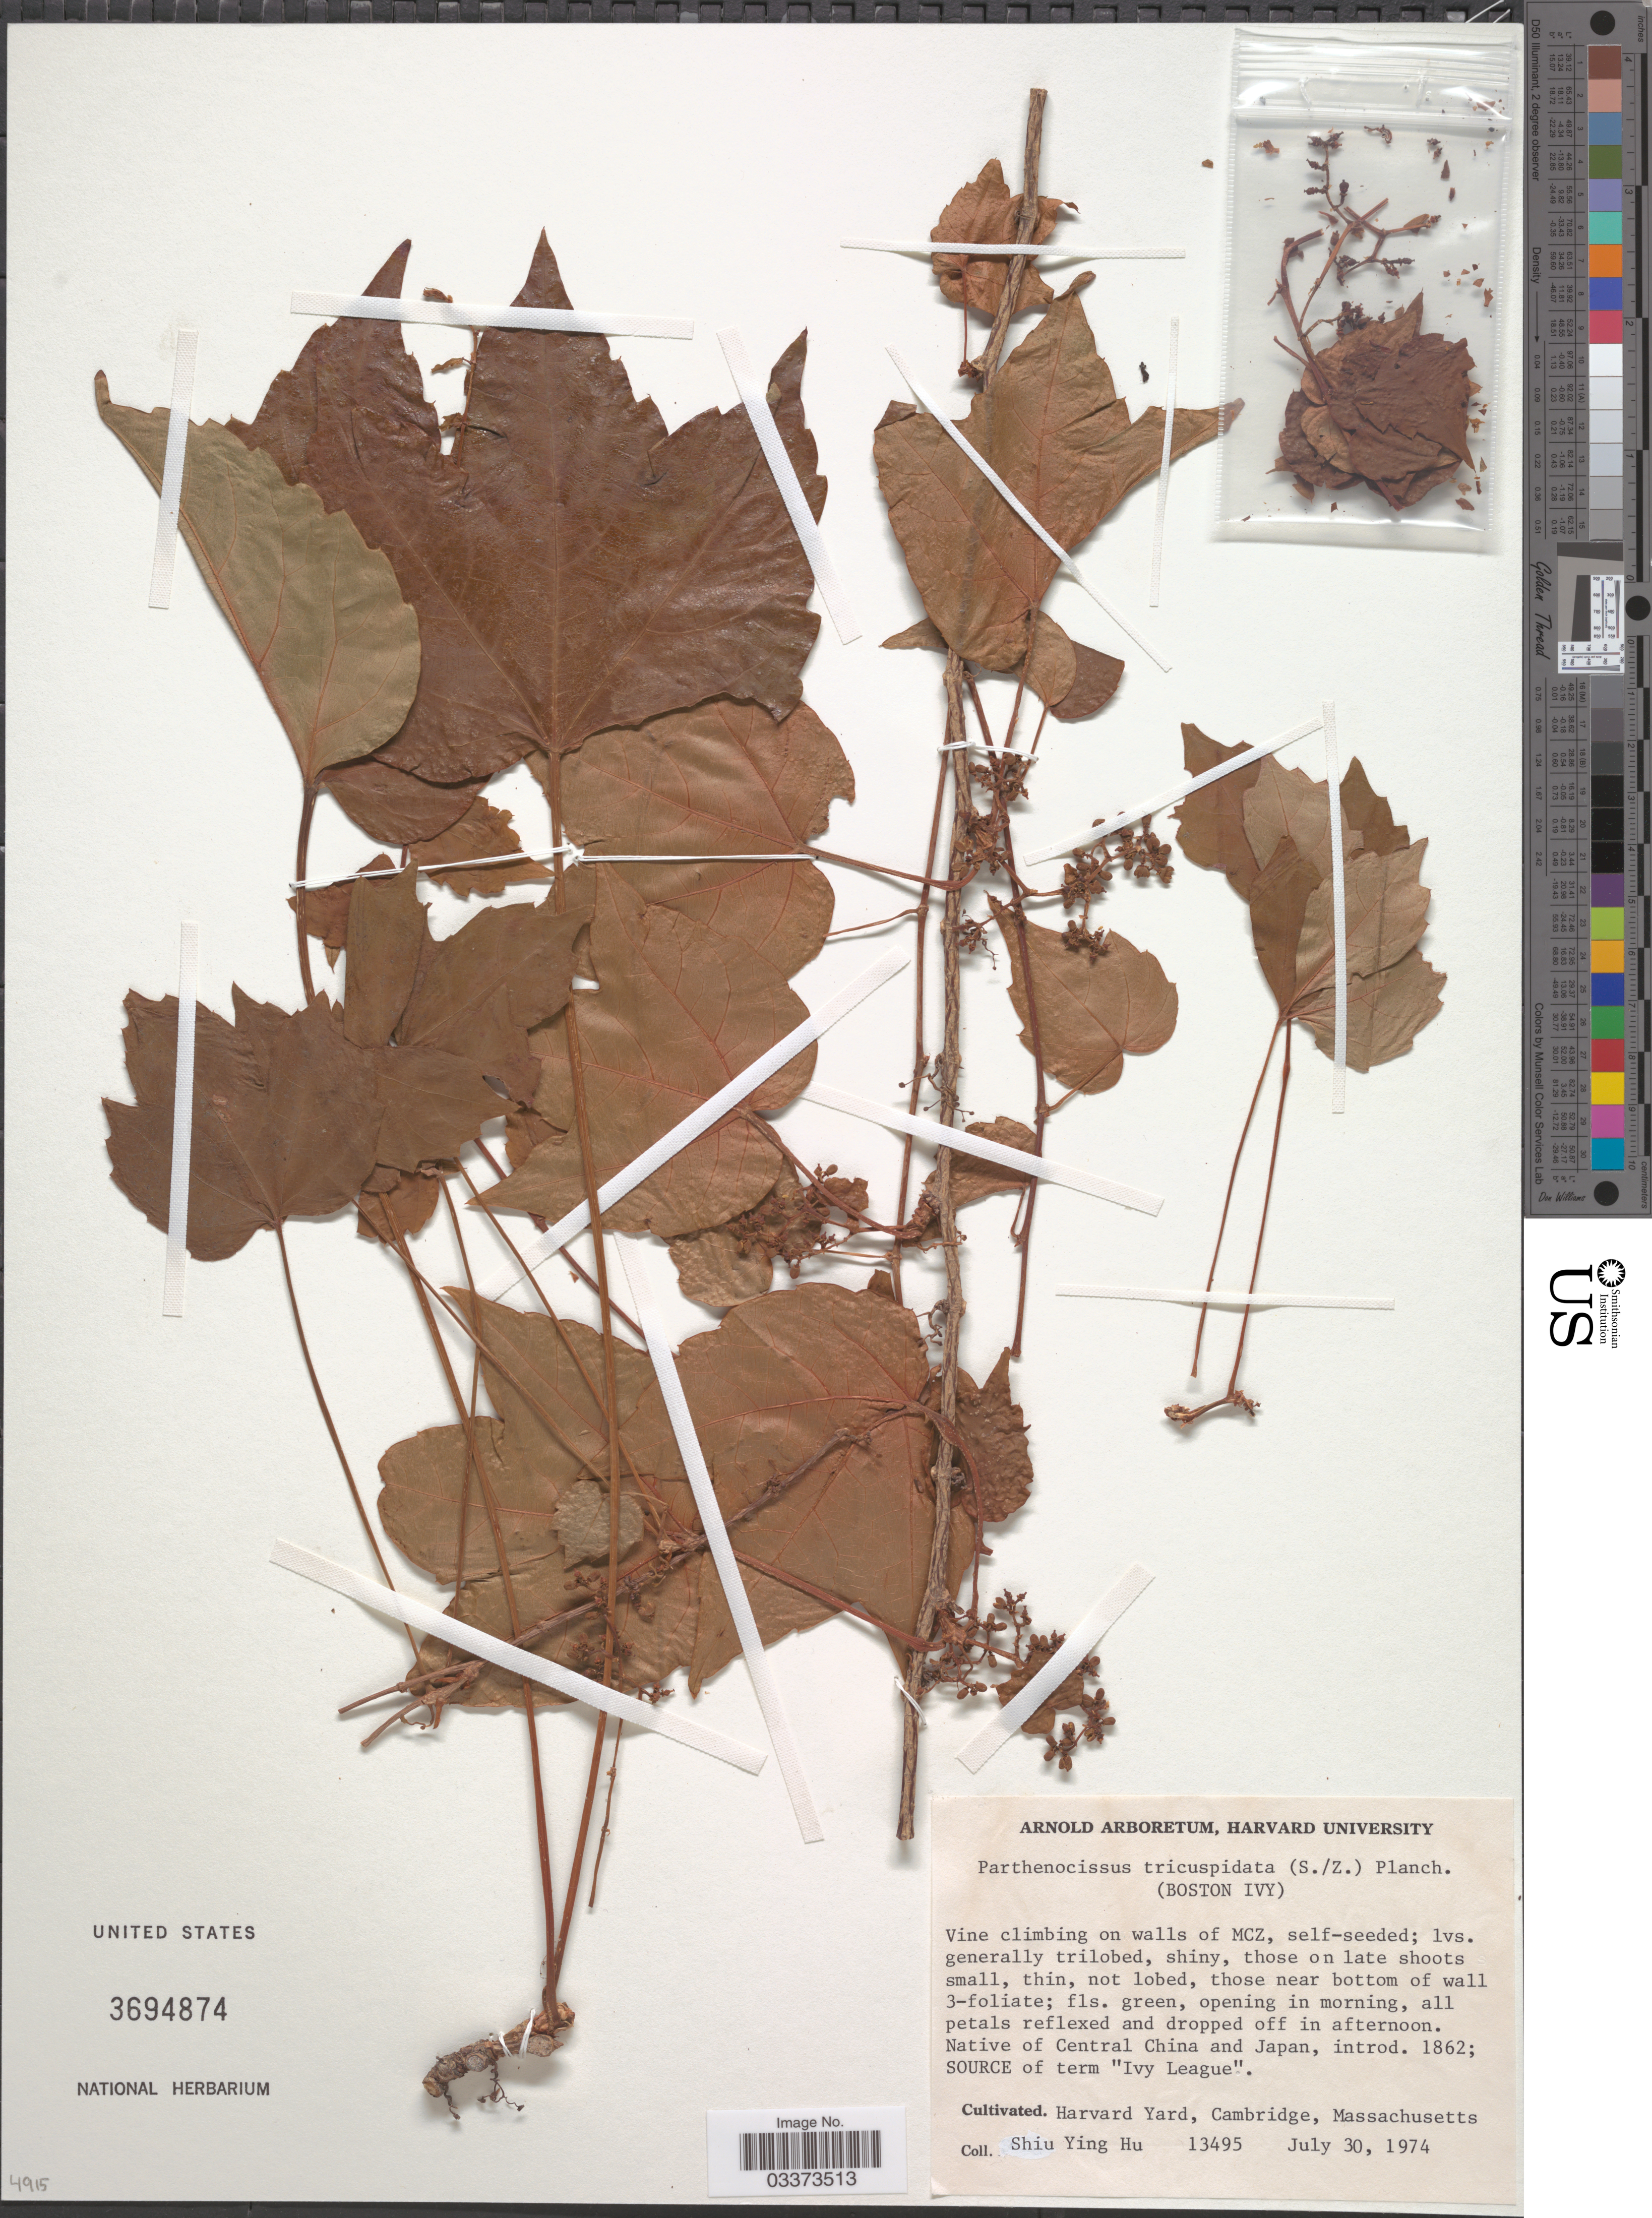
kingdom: Plantae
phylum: Tracheophyta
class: Magnoliopsida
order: Vitales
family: Vitaceae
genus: Parthenocissus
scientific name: Parthenocissus tricuspidata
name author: (Siebold & Zucc.) Planch.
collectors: S. Y. Hu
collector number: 13495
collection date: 1974-07-30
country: United States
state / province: Massachusetts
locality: Harvard Yard, Cambridge.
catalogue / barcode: US 3694874